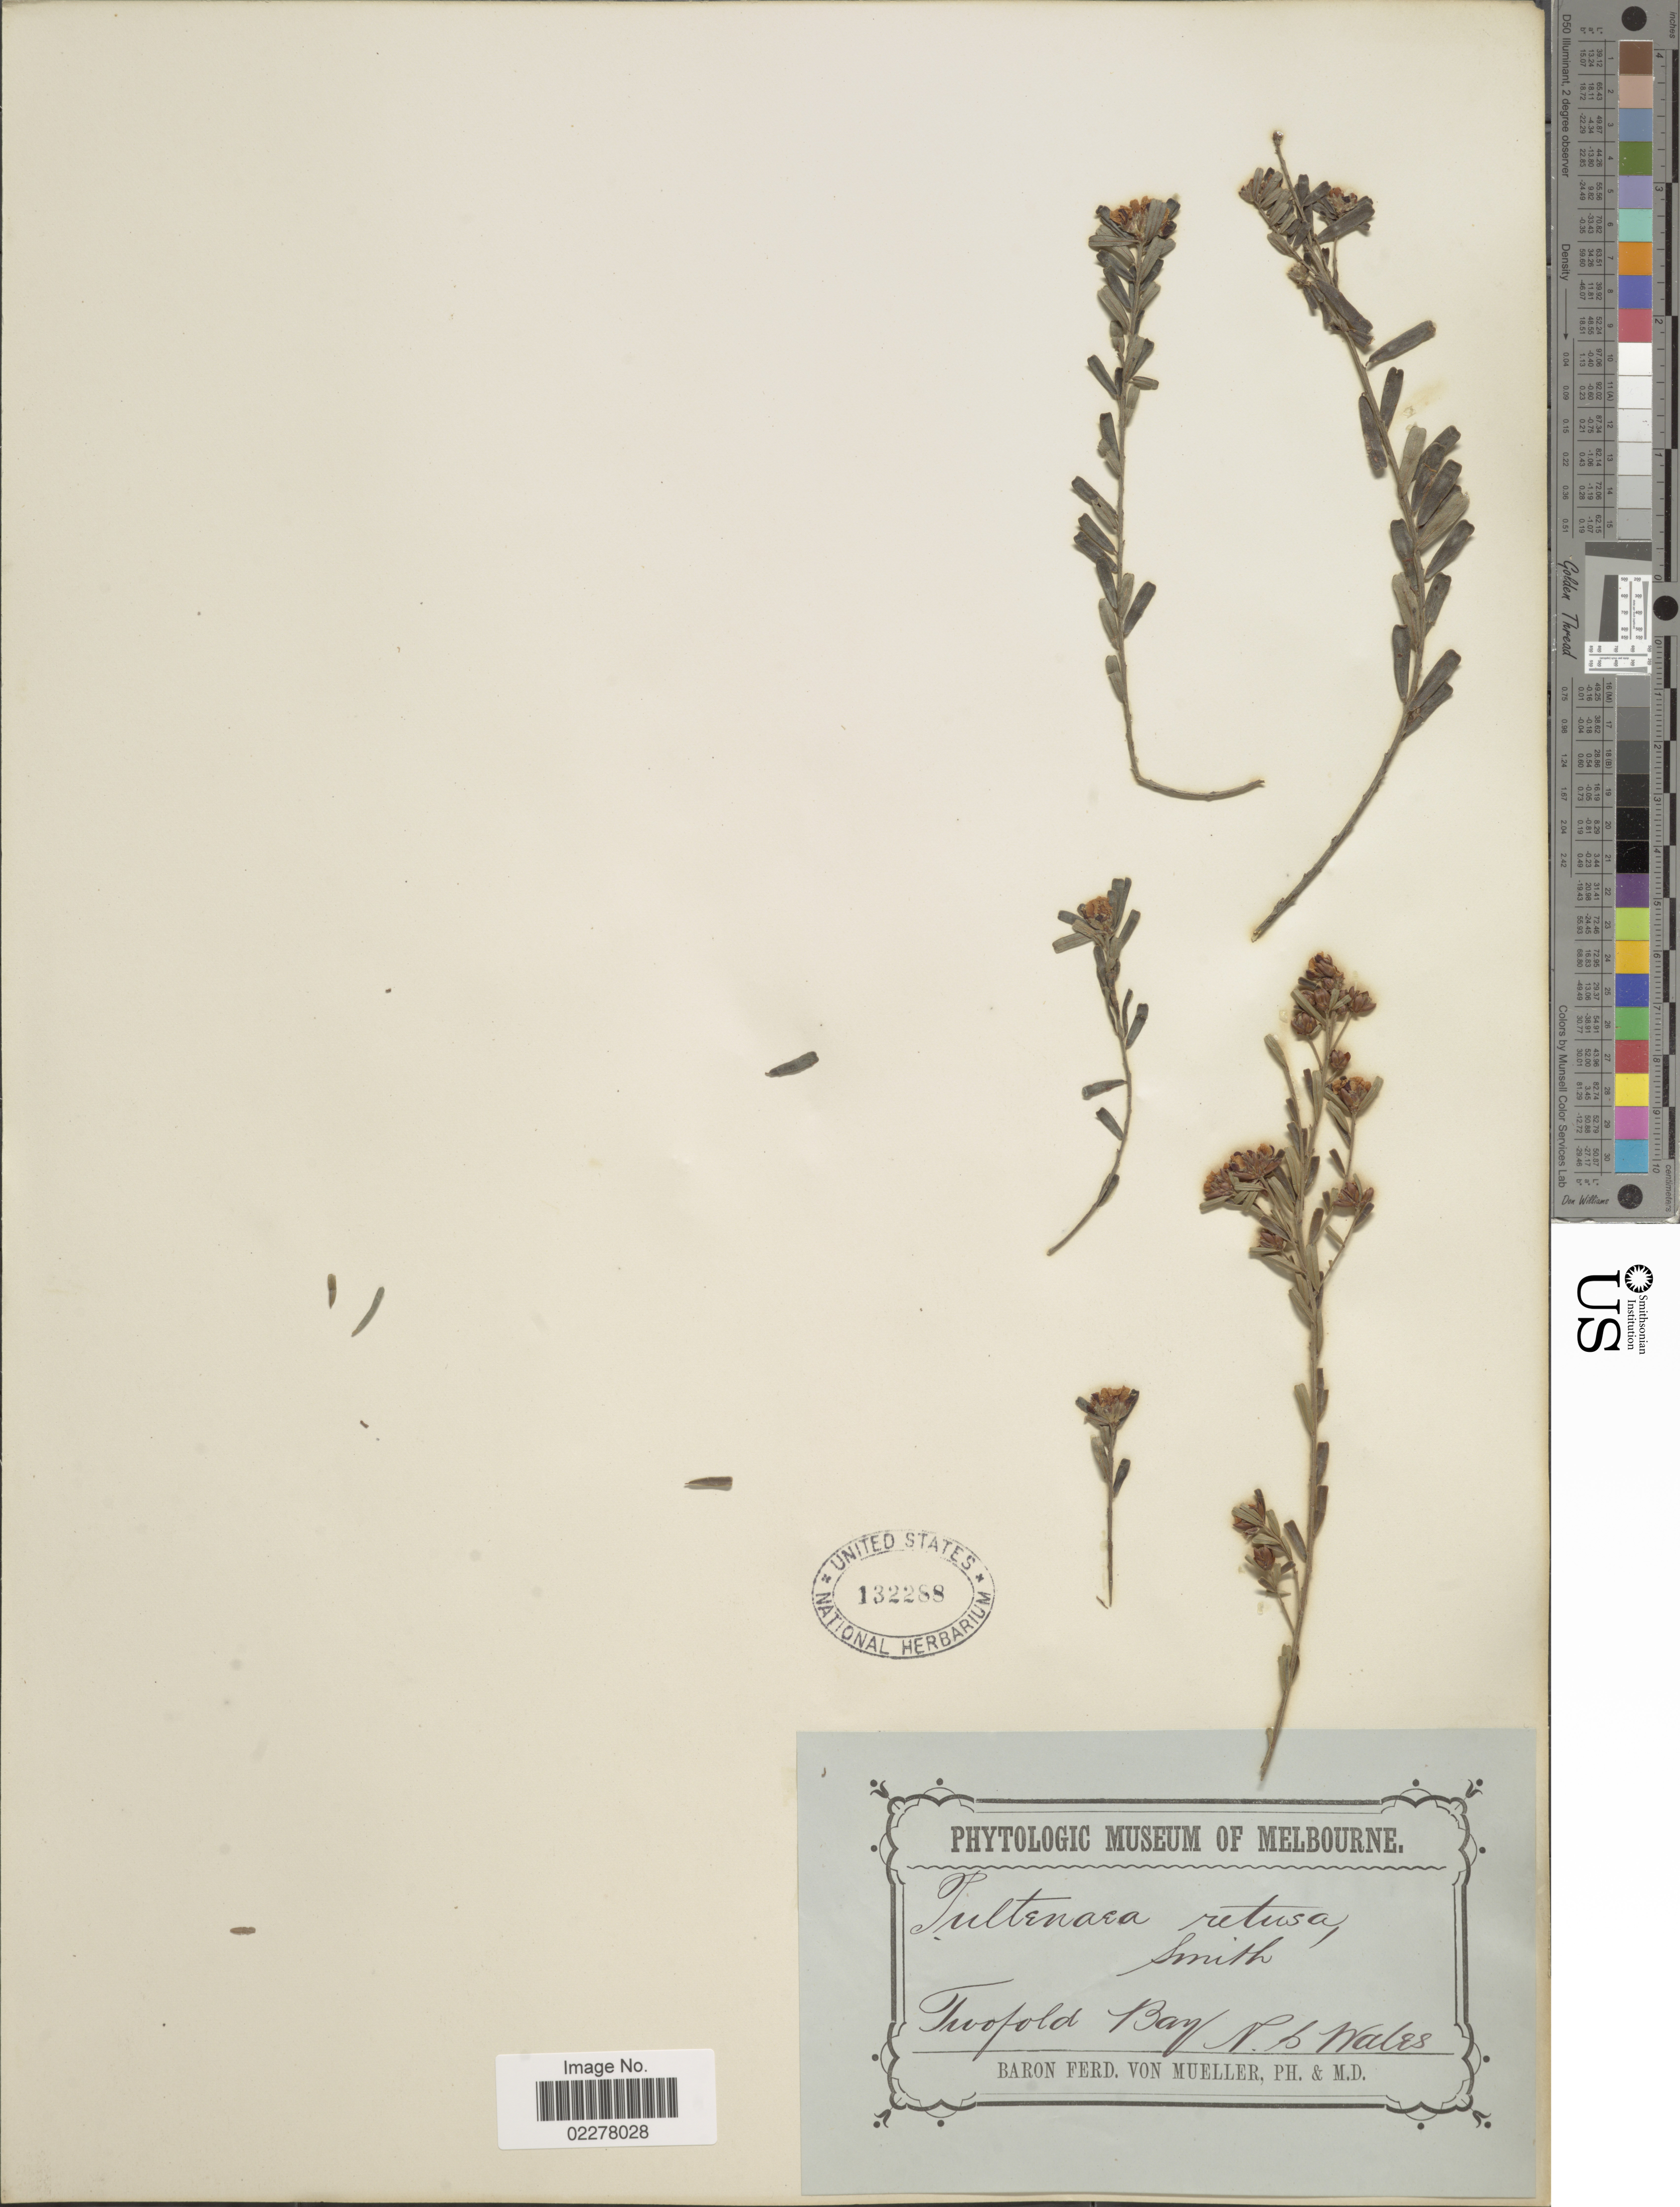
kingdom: Plantae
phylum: Tracheophyta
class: Magnoliopsida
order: Fabales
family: Fabaceae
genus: Pultenaea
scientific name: Pultenaea retusa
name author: Sm.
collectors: F. von Mueller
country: Australia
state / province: New South Wales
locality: Twofold Bay. N.S. Wales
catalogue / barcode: US 132288